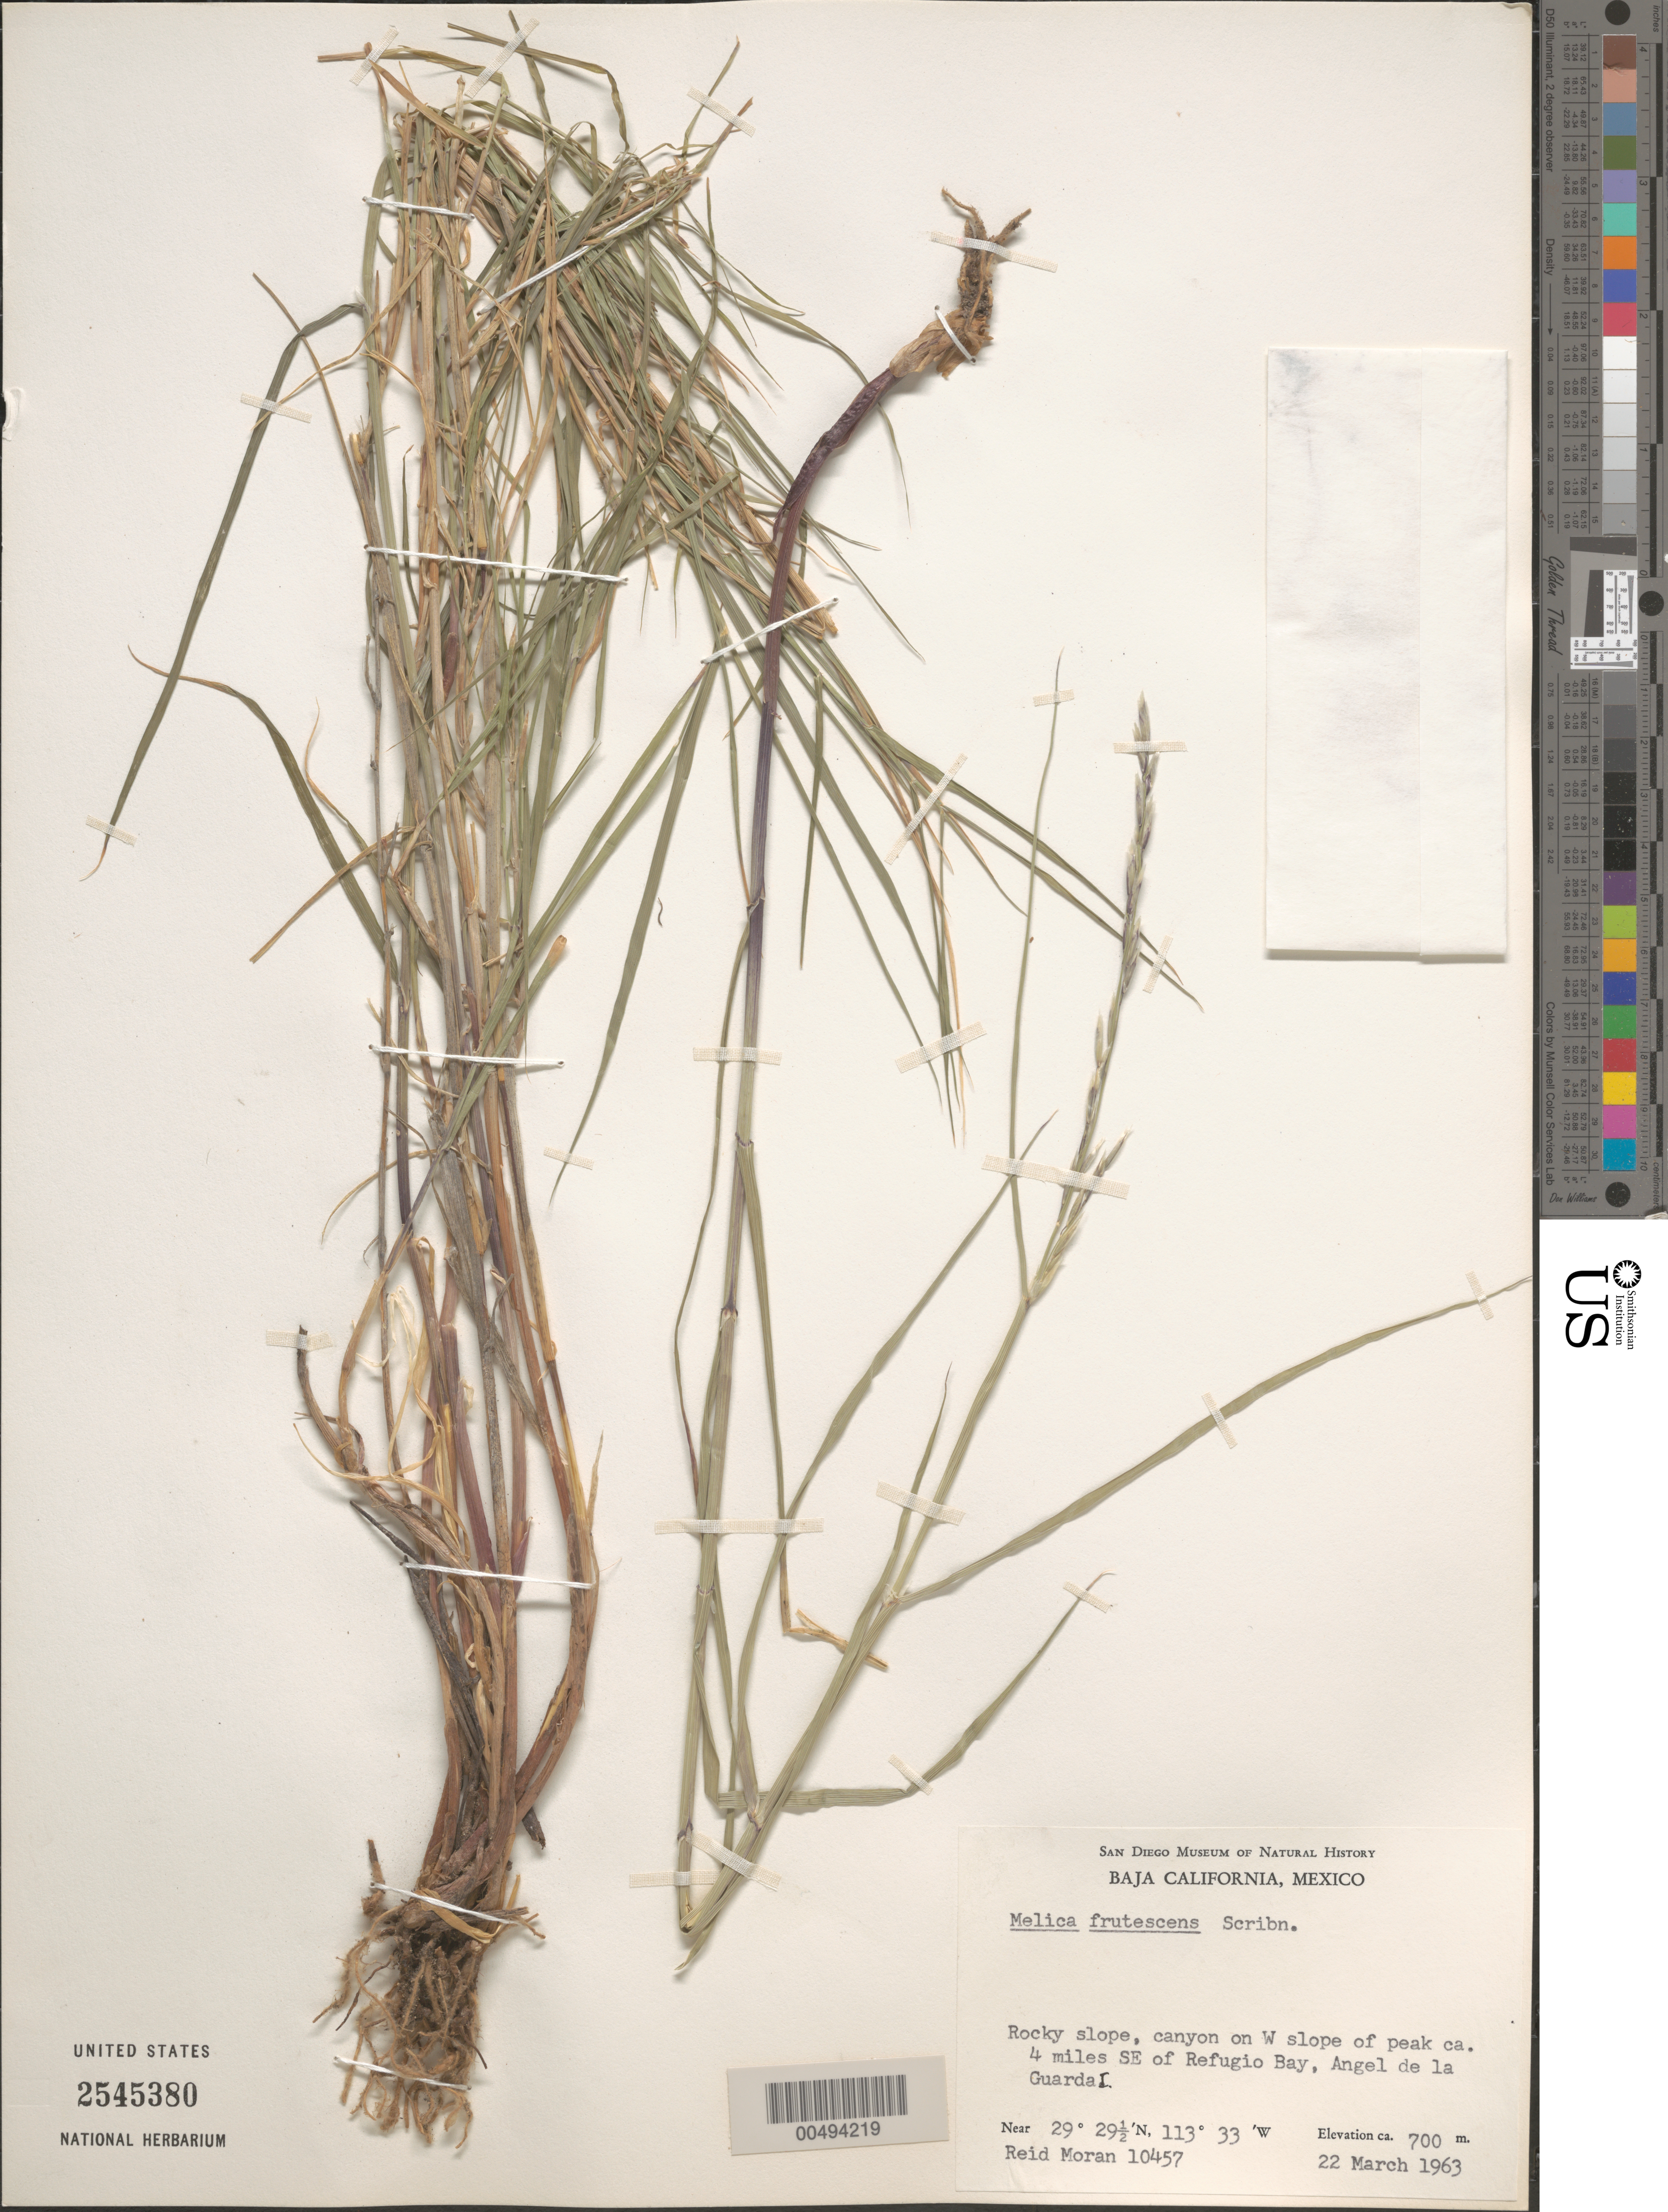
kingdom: Plantae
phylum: Tracheophyta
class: Liliopsida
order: Poales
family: Poaceae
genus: Melica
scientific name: Melica frutescens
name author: Scribn.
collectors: R. V. Moran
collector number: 10457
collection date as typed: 22 Mar 1963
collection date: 1963-03-22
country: Mexico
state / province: Baja California Norte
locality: Canyon on W slope of peak ca 4 mi SE of Refugio Bay, Angel de la Guarda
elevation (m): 700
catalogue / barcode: US 2545380